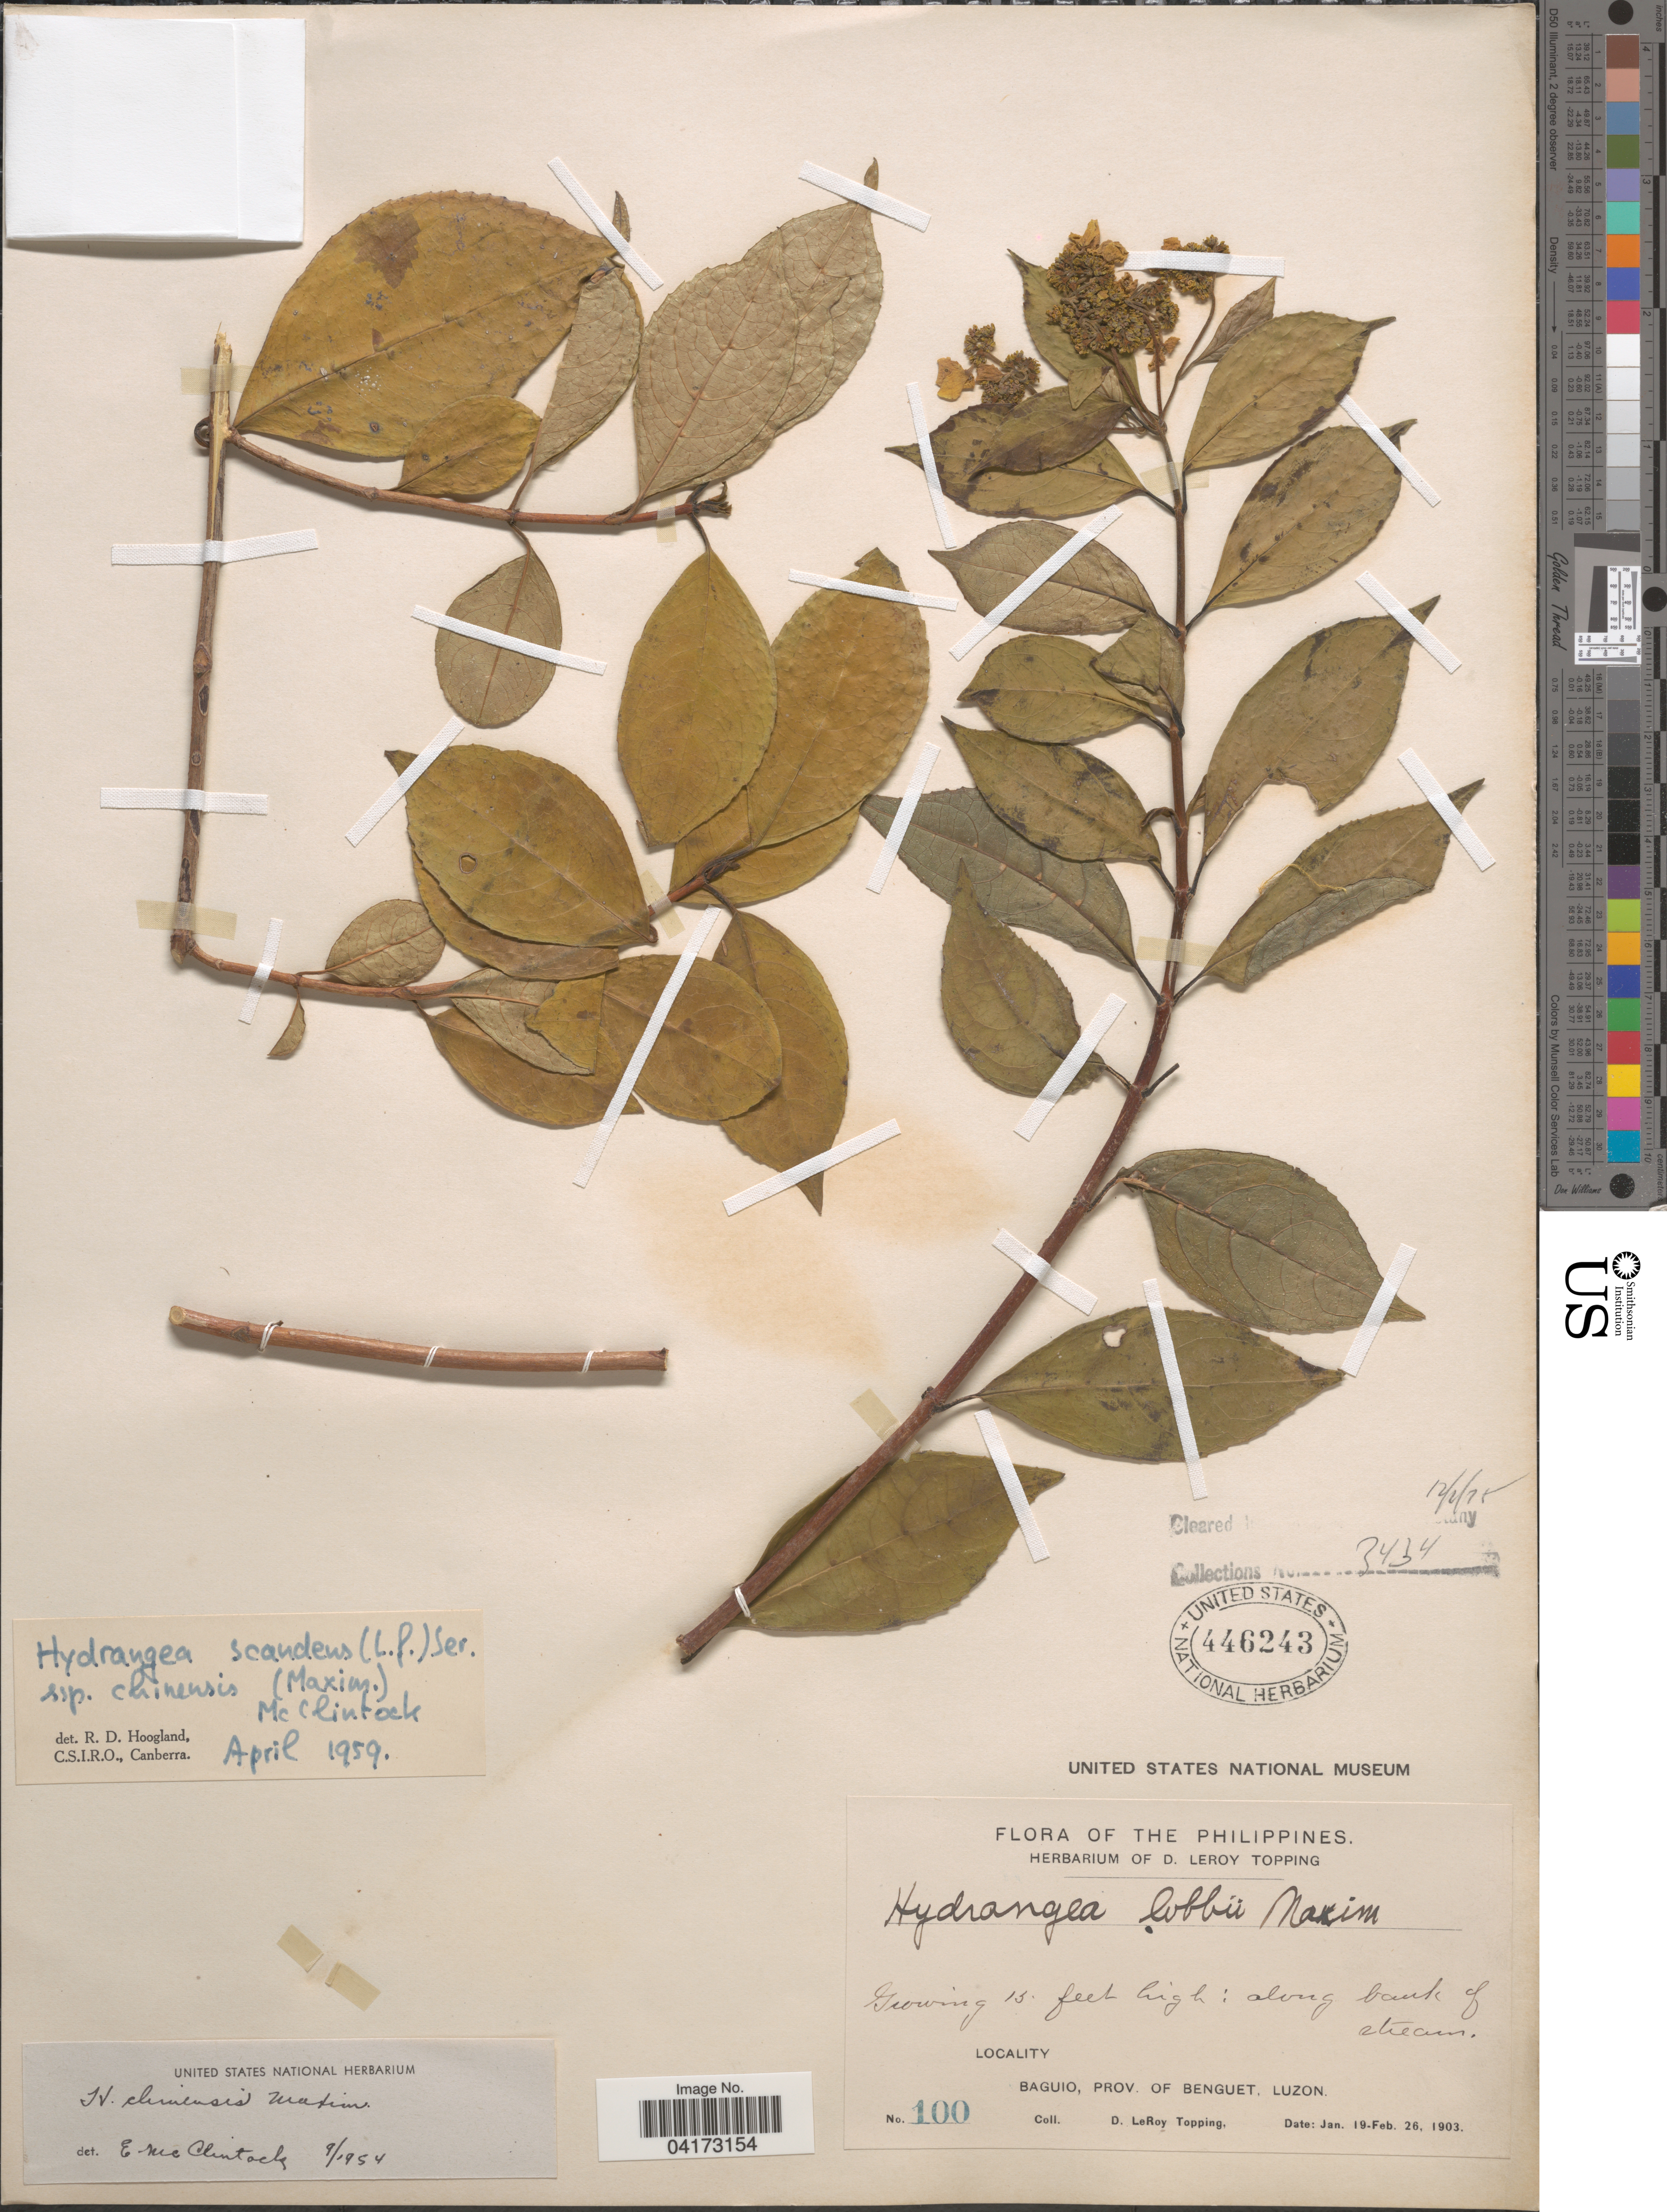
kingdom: Plantae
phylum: Tracheophyta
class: Magnoliopsida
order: Cornales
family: Hydrangeaceae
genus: Hydrangea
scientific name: Hydrangea scandens subsp. chinensis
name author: (Maxim.) E. M. McClint.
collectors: D. L. Topping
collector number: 100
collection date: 1903-01-19/1903-02-26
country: Philippines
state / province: Cordillera (Administrative Region)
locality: Baguio, Prov. of Benguet, Luzon.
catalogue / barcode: US 446243